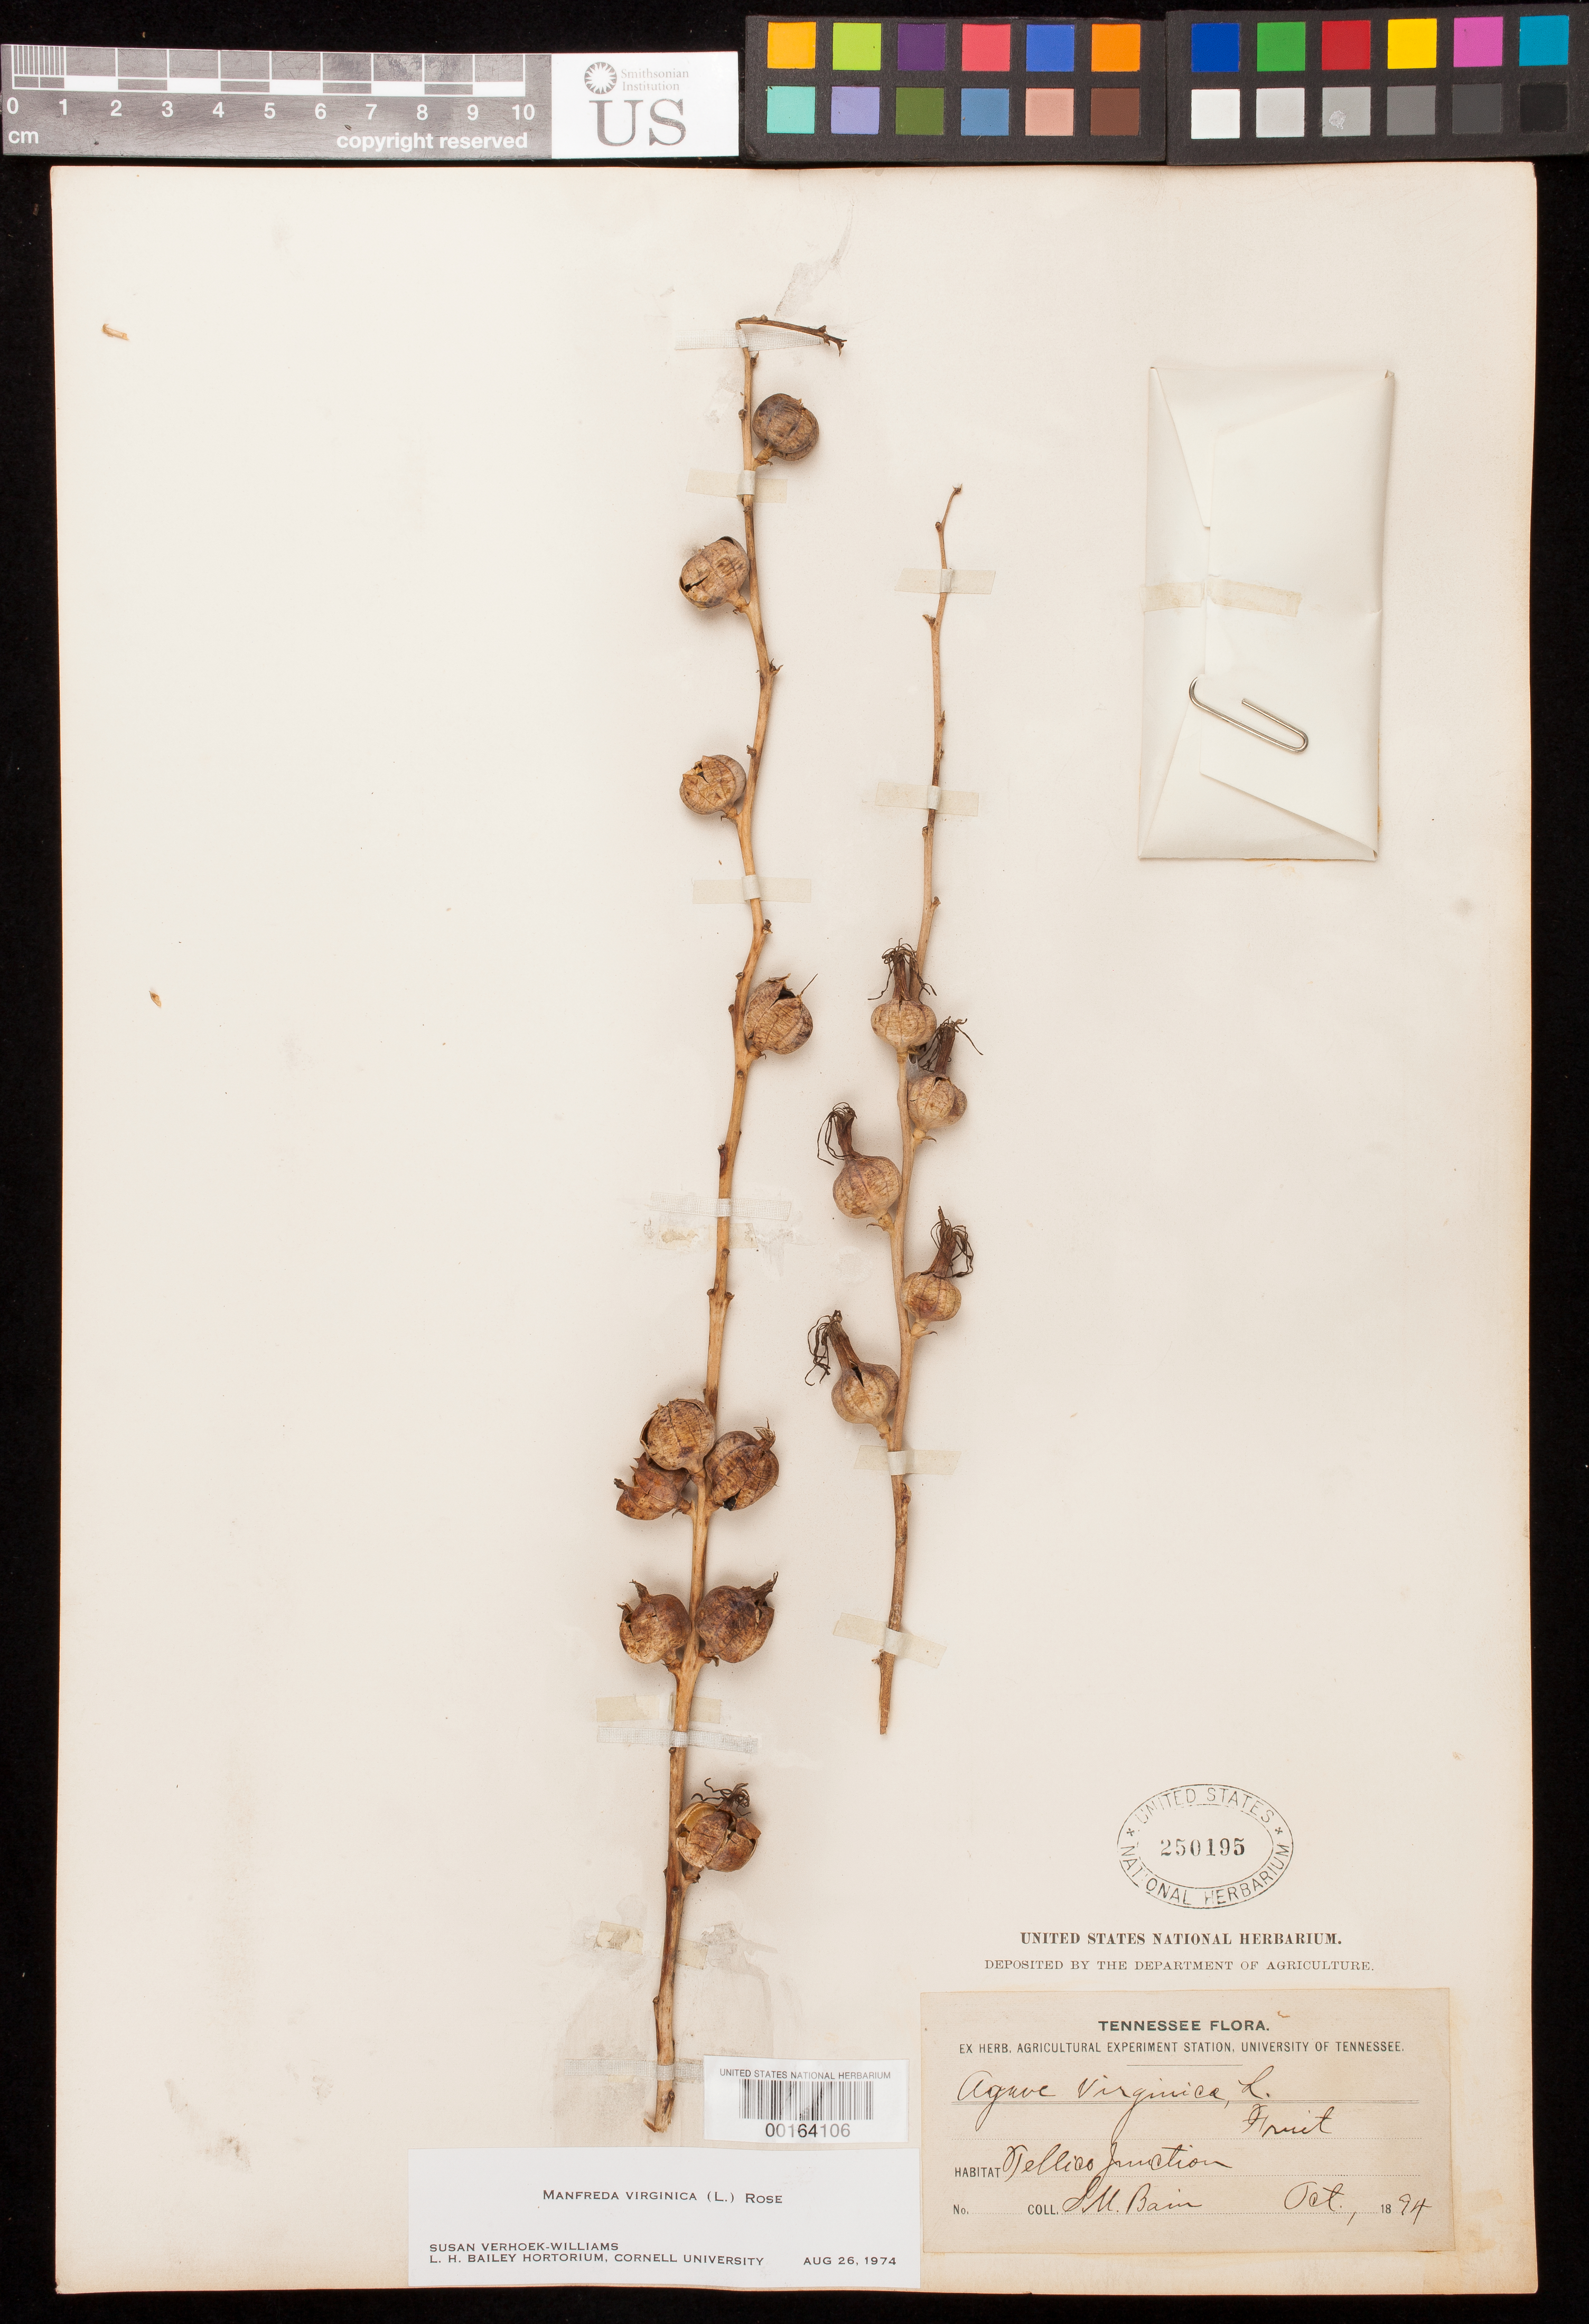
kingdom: Plantae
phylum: Tracheophyta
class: Liliopsida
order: Asparagales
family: Asparagaceae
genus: Manfreda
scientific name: Manfreda virginica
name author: (L.) Salisb. ex Rose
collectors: S. M. Bain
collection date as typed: Oct 1894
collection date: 1894-10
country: United States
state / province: Tennessee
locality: Tellico junction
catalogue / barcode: US 250195